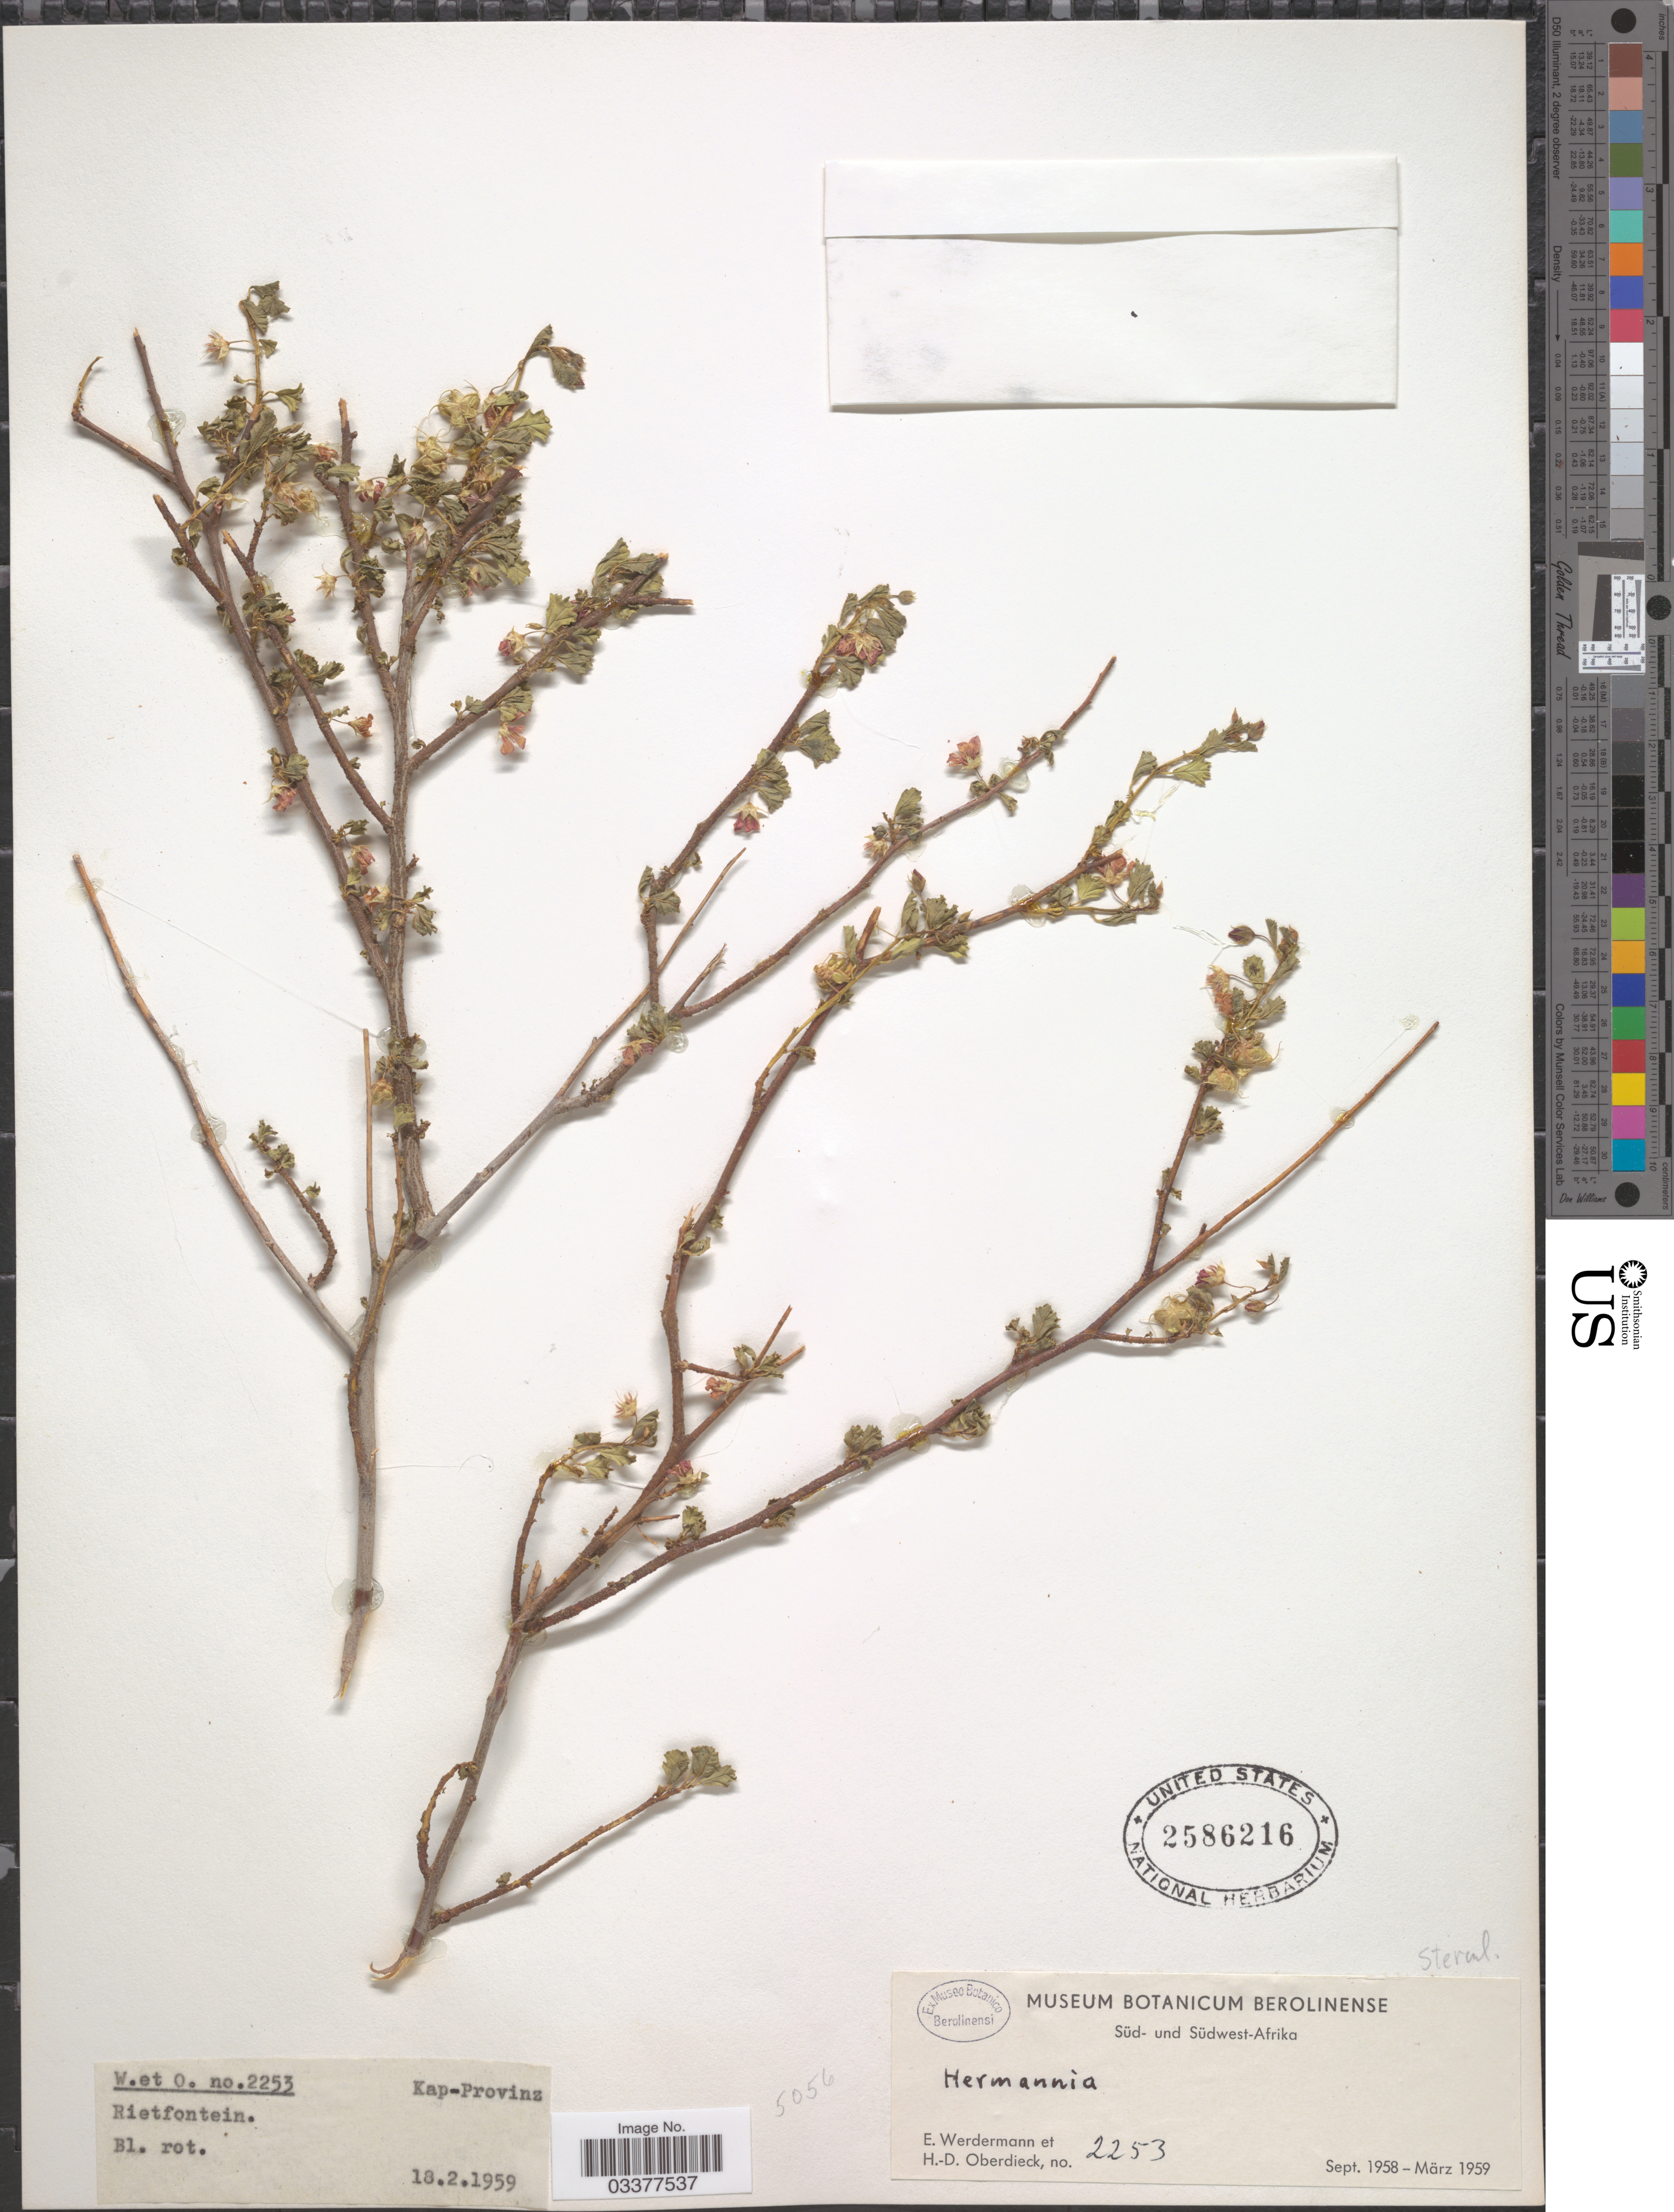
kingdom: Plantae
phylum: Tracheophyta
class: Magnoliopsida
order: Malvales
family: Malvaceae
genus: Hermannia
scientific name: Hermannia sp.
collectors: E. Werdermann & H. Oberdieck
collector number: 2253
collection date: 1959-02-18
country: South Africa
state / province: Northern Cape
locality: Süd-Afrika. Kap-Provinz. Rietfontein.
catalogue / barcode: US 2586216